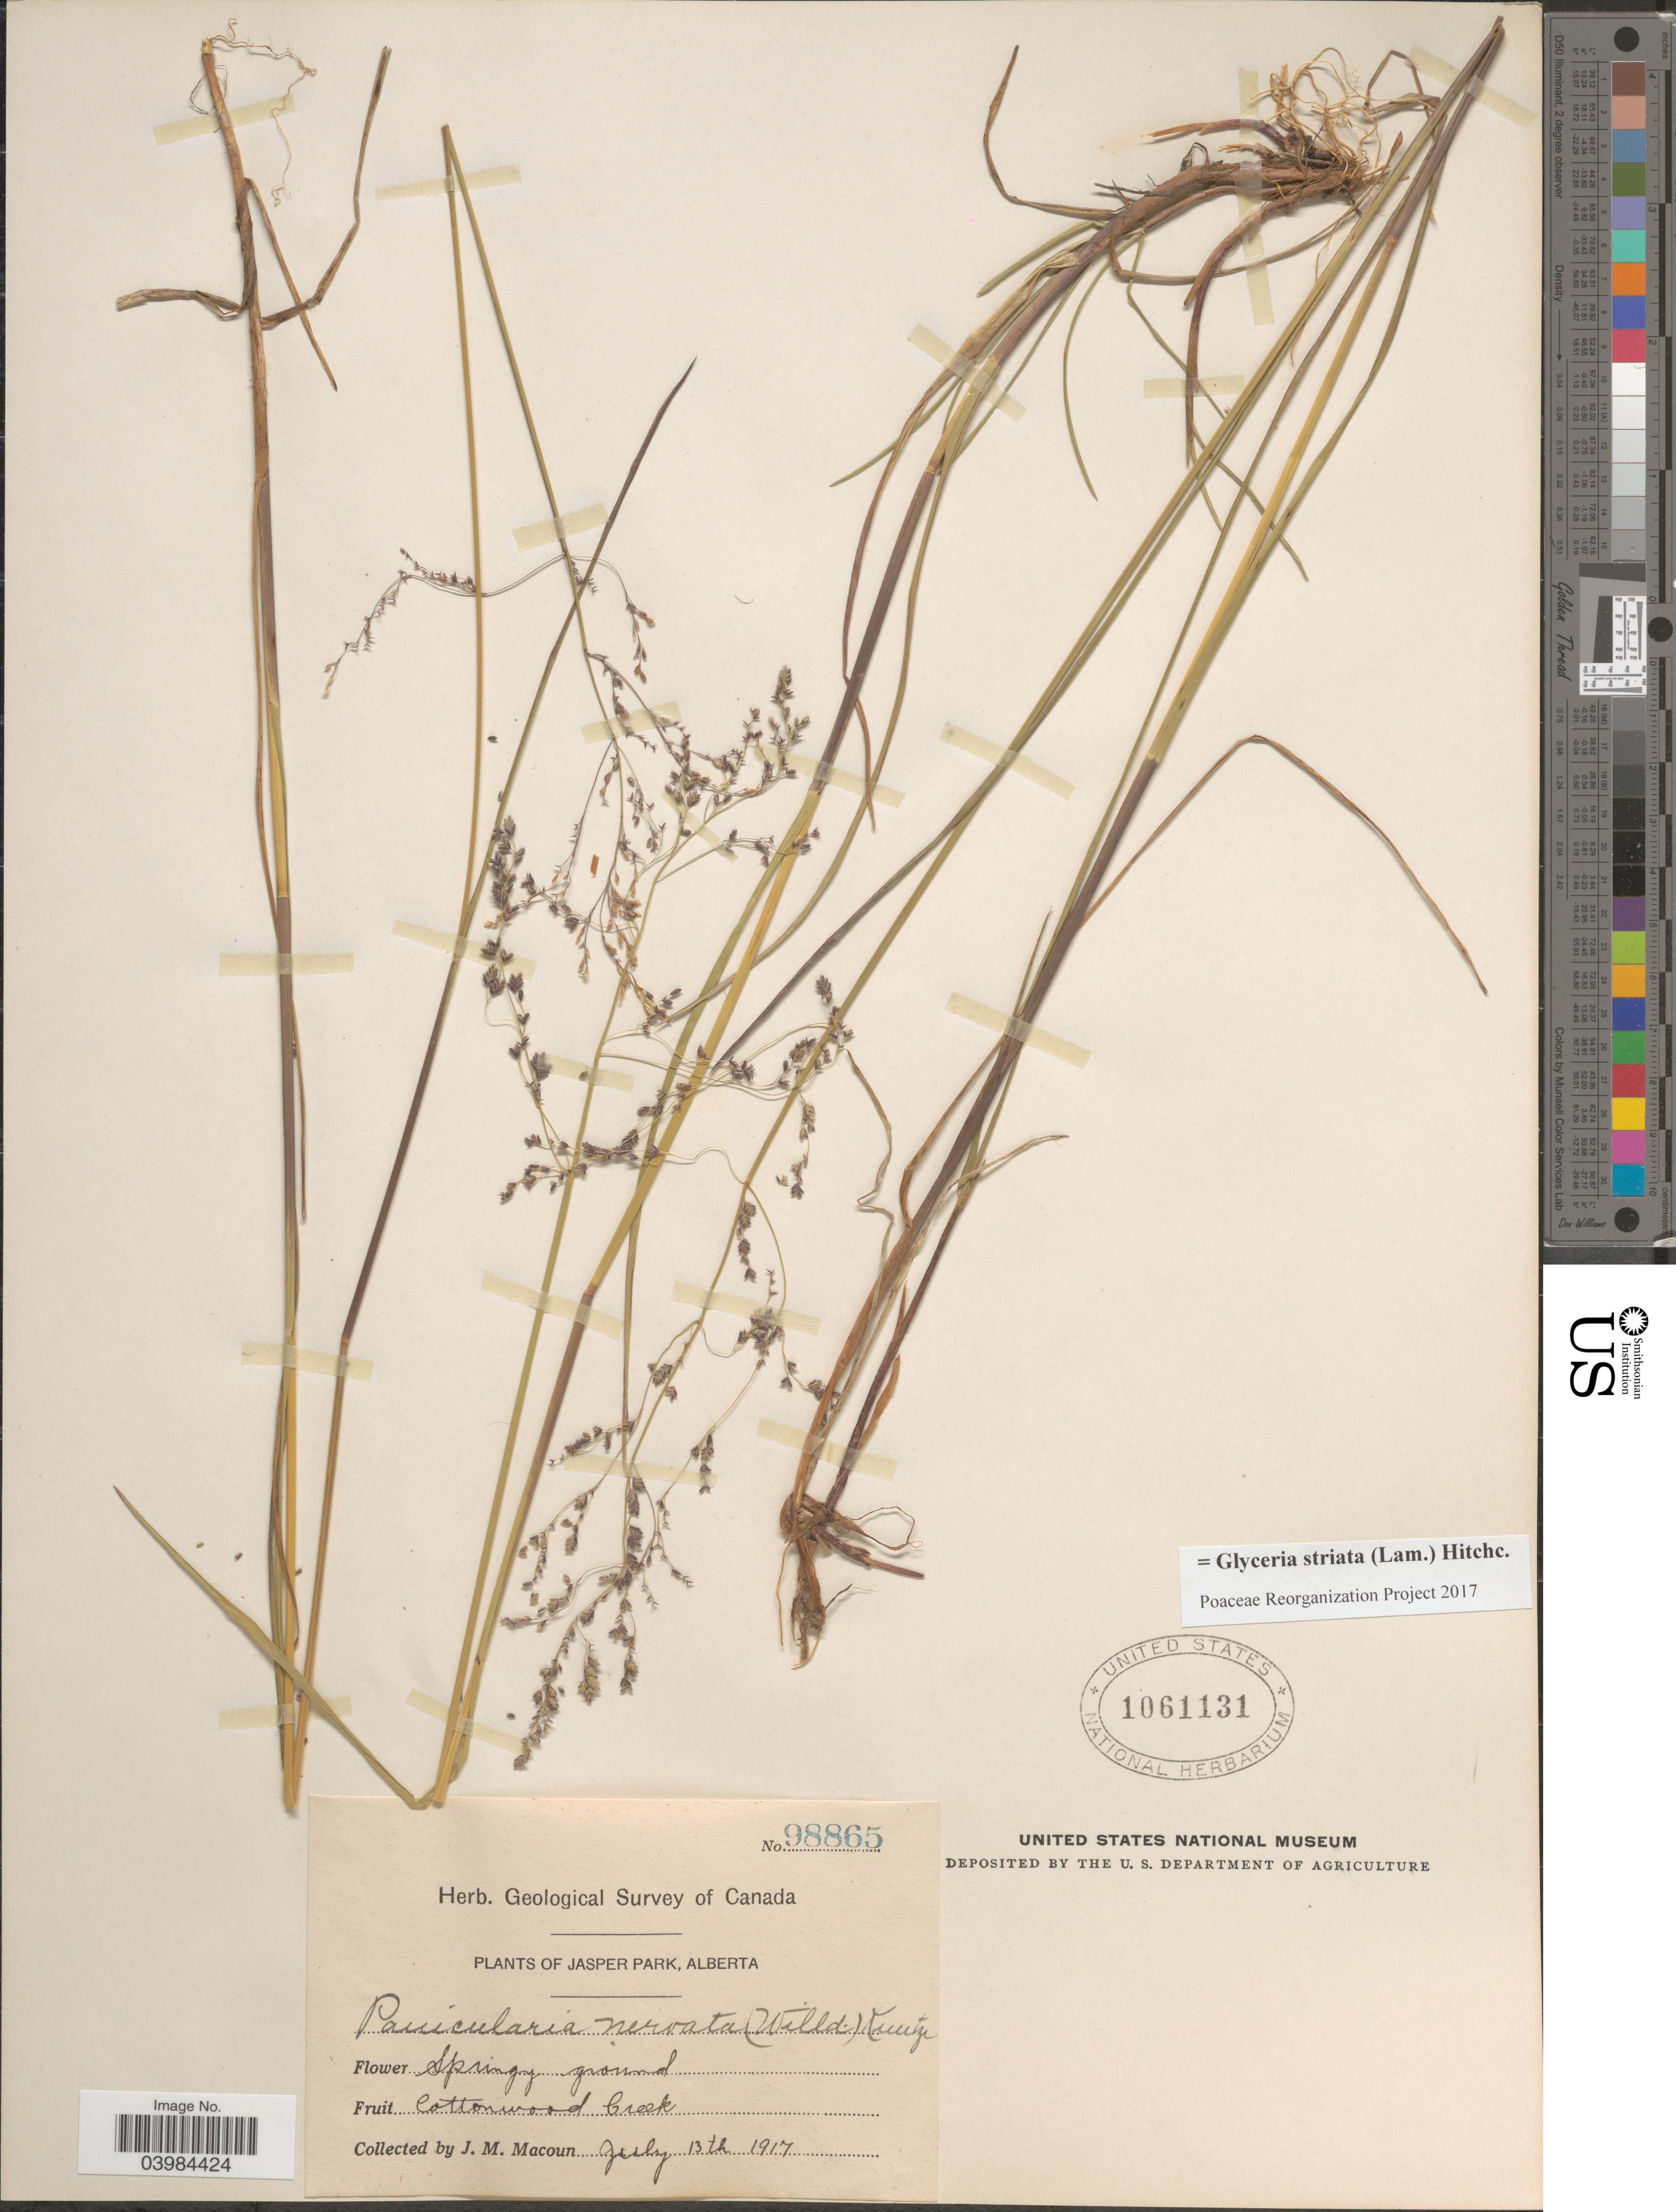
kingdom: Plantae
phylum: Tracheophyta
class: Liliopsida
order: Poales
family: Poaceae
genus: Glyceria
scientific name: Glyceria striata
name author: (Lam.) Hitchc.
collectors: J. M. Macoun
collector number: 98865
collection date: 1917-07-13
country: Canada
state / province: Alberta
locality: Jasper Park. Cottonwood Creek.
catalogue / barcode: US 1061131